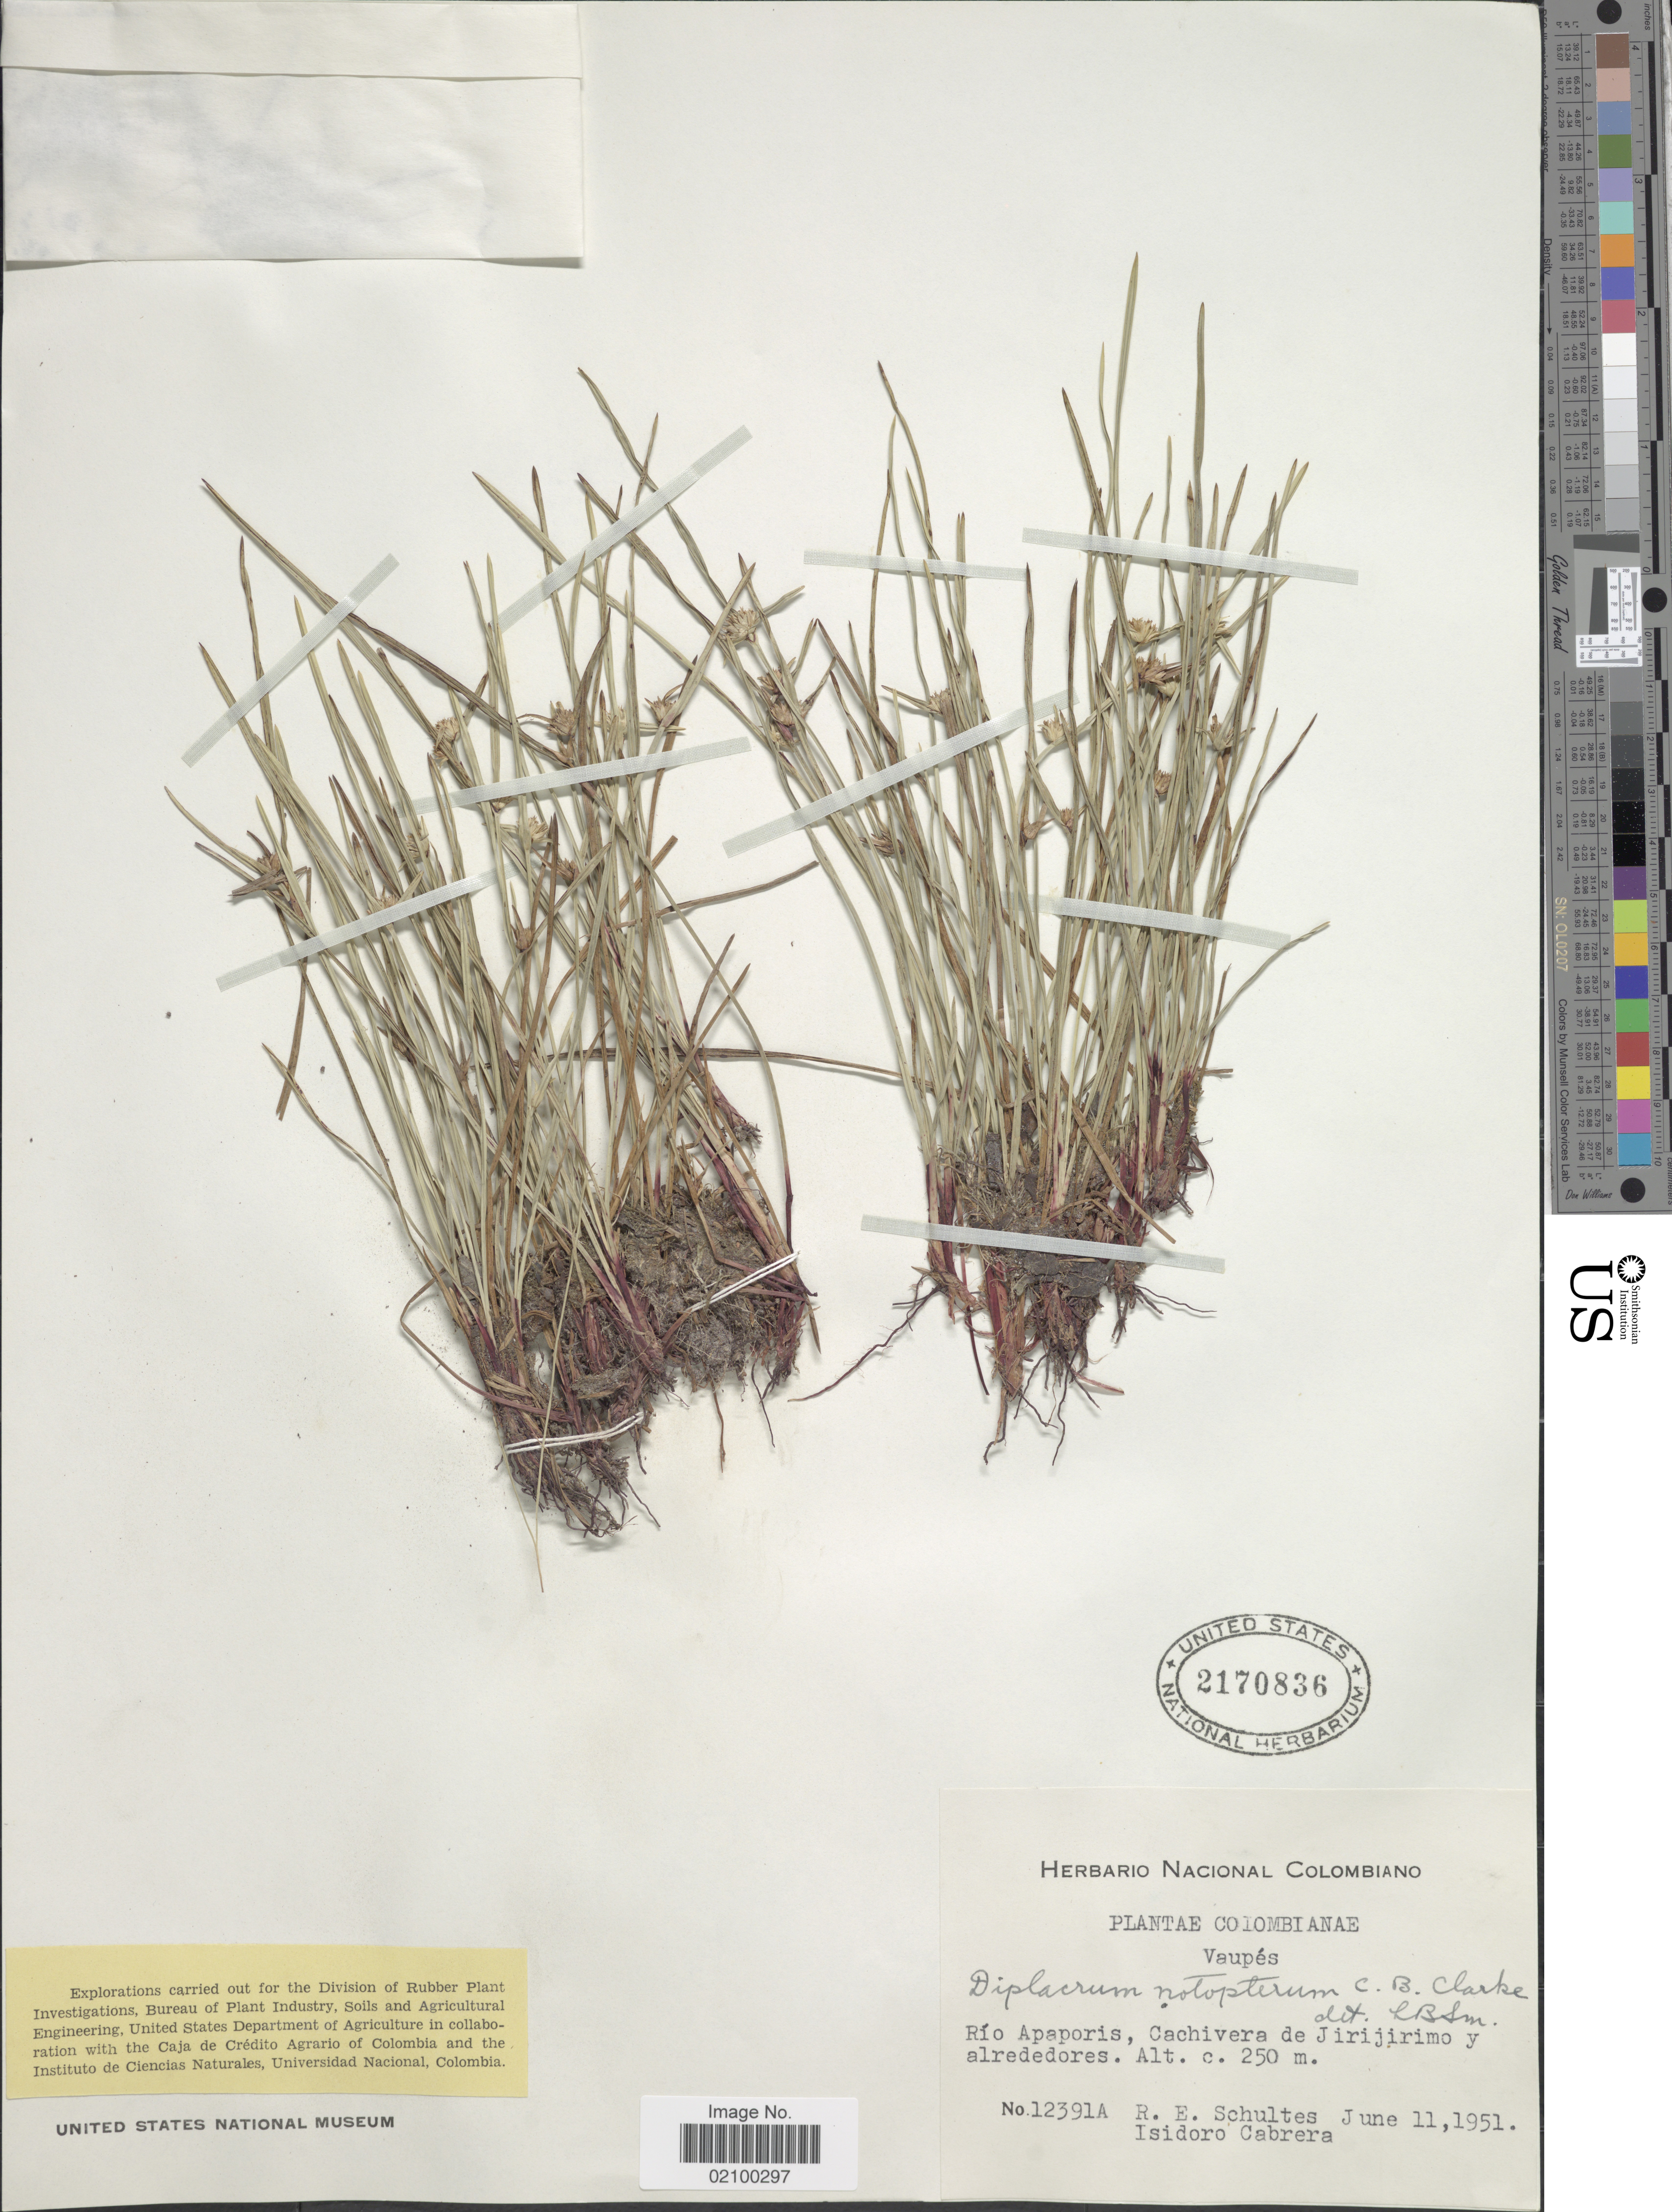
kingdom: Plantae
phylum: Tracheophyta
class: Liliopsida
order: Poales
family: Cyperaceae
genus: Diplacrum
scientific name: Diplacrum capitatum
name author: (Willd.) Boeckeler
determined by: Strong, Mark T., (BOT), Smithsonian Institution - National Museum of Natural History (UNITED STATES)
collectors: R. E. Schultes & I. Cabrera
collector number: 12391A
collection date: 1951-06-11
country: Colombia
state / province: Vaupés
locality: Rio Apaporis, Cachivera de Jirijirimo y alrededores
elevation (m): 250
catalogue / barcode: US 2170836